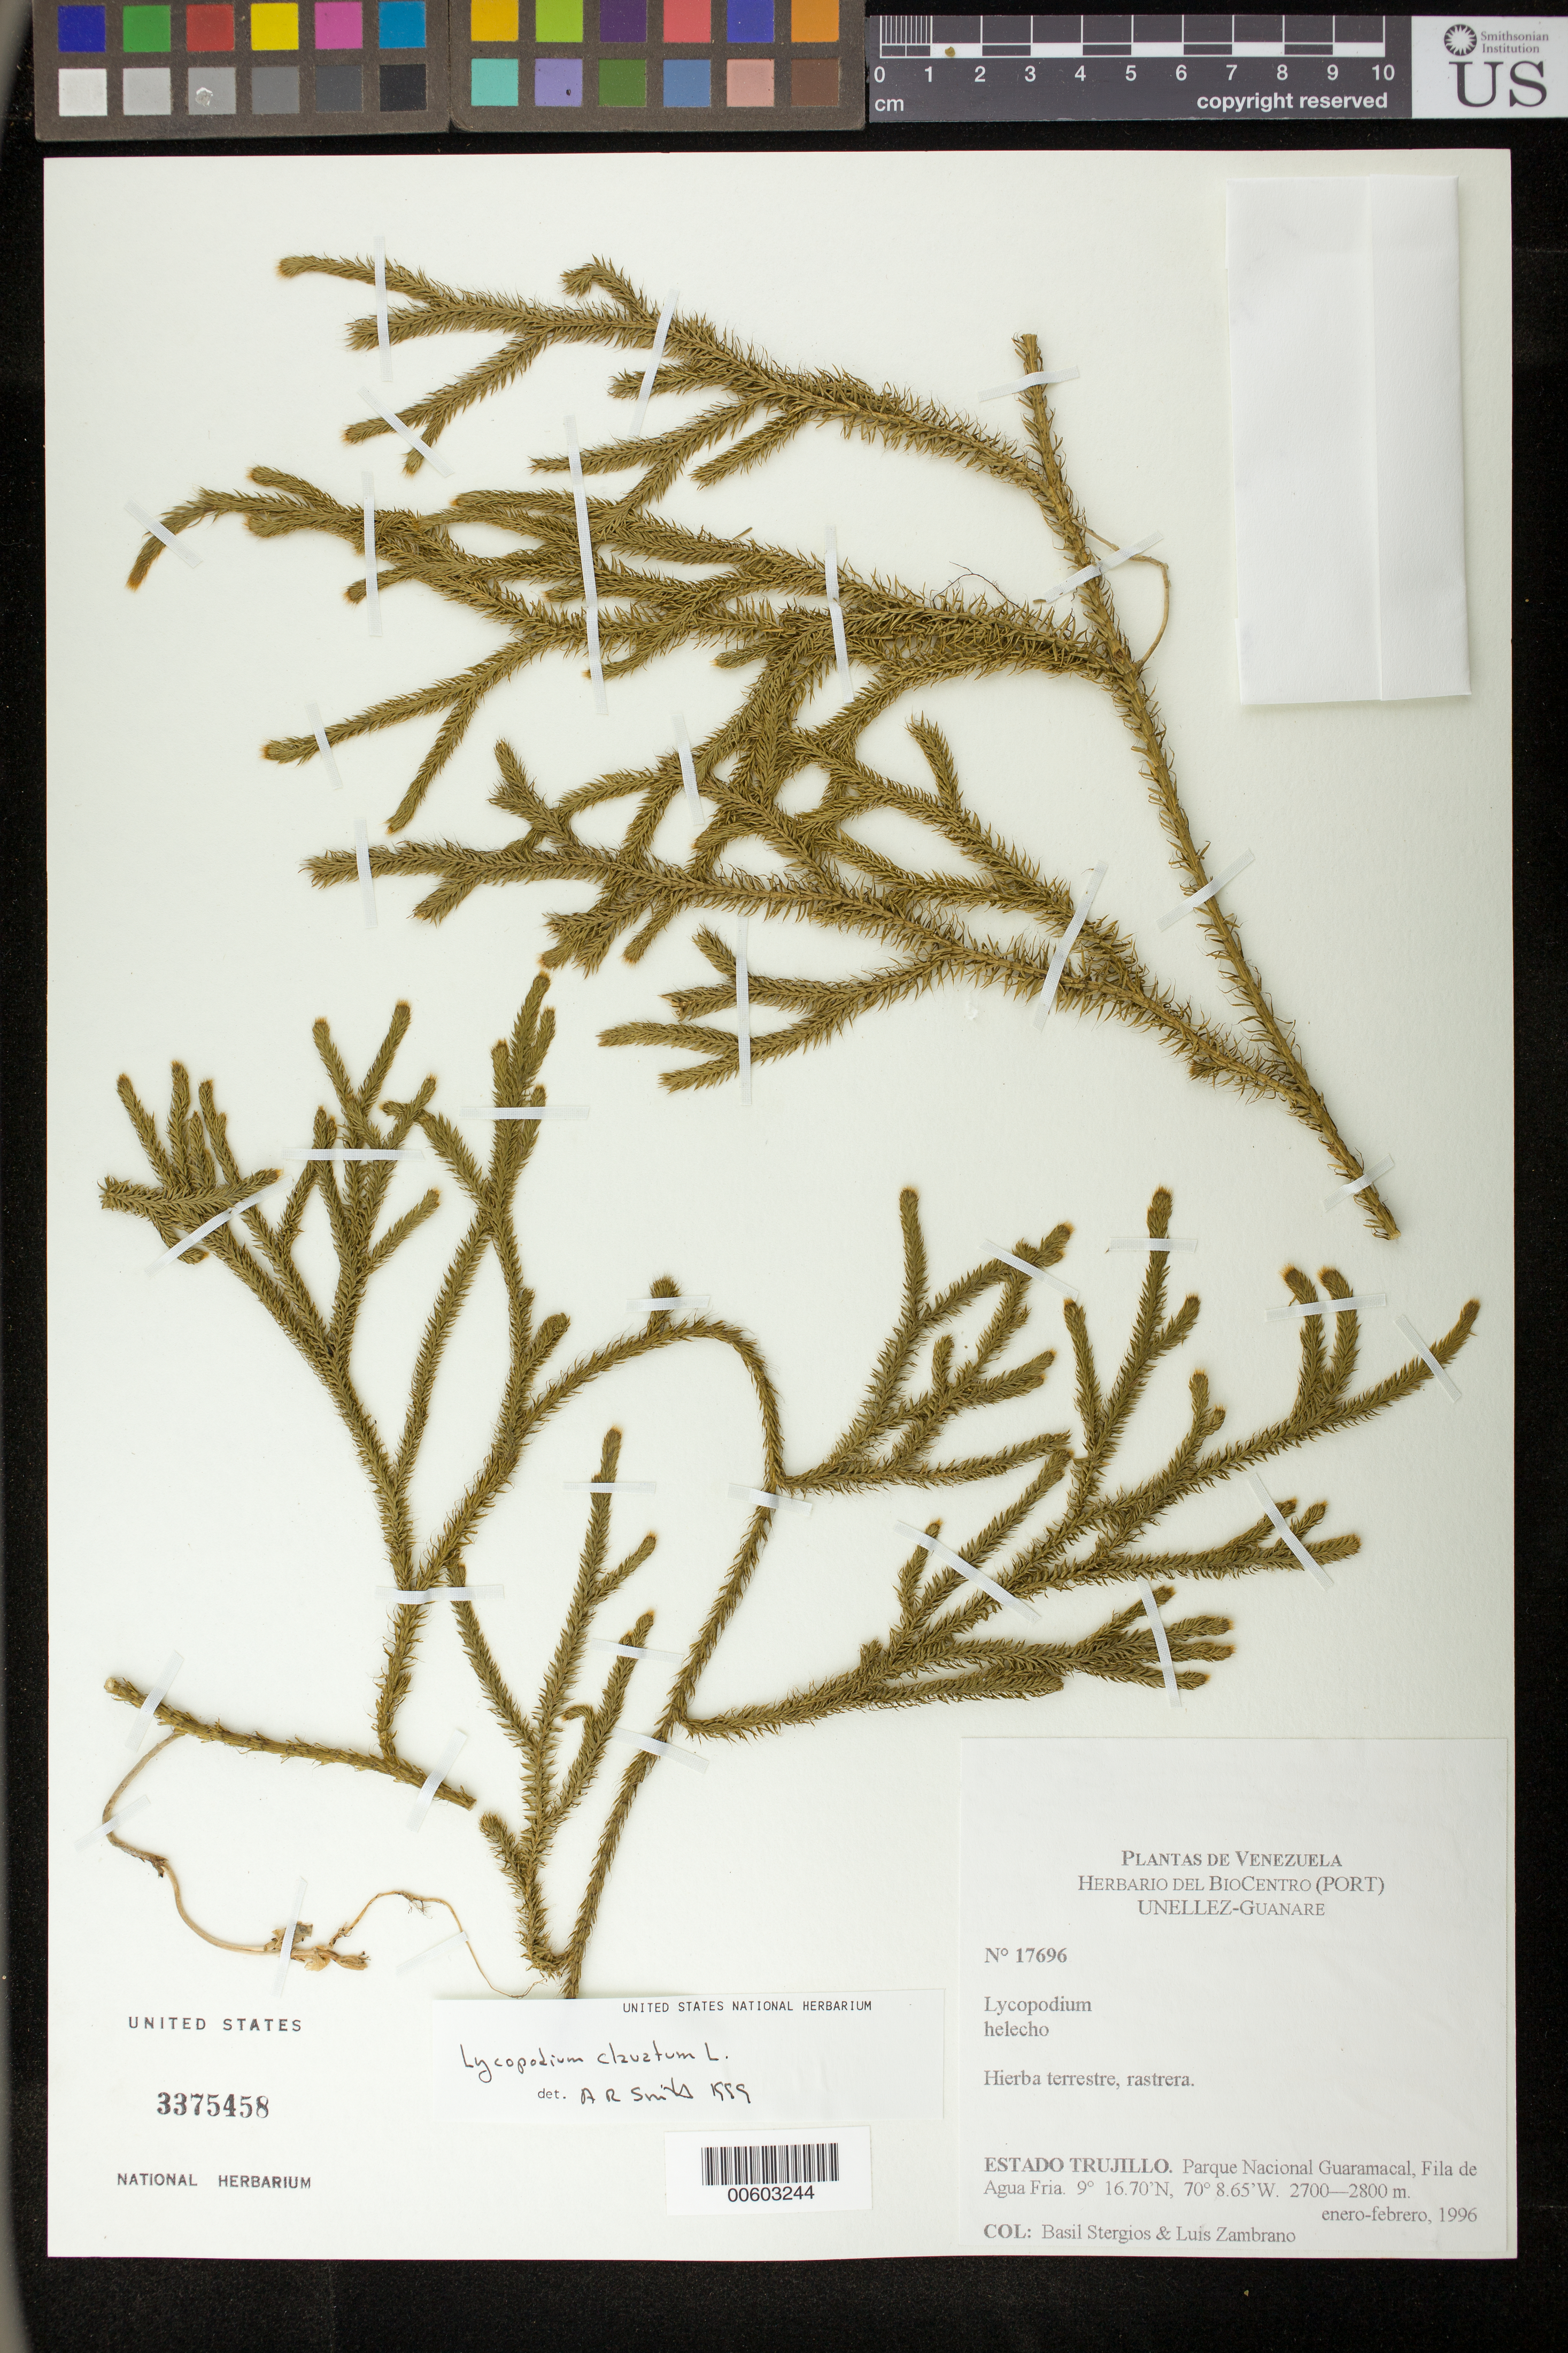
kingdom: Plantae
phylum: Tracheophyta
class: Lycopodiopsida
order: Lycopodiales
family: Lycopodiaceae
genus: Lycopodium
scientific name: Lycopodium clavatum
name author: L.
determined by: Smith, Alan R., (UC)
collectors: B. G. Stergios & L. Zambrano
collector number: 17696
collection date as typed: Jan 1996 to -- Feb 1996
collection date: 1996-01/1996-02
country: Venezuela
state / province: Trujillo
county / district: Boconó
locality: Parque Nacional Guaramacal, Fila de Agua Fria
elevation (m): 2700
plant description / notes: PORT, UC, US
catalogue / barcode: US 3375458